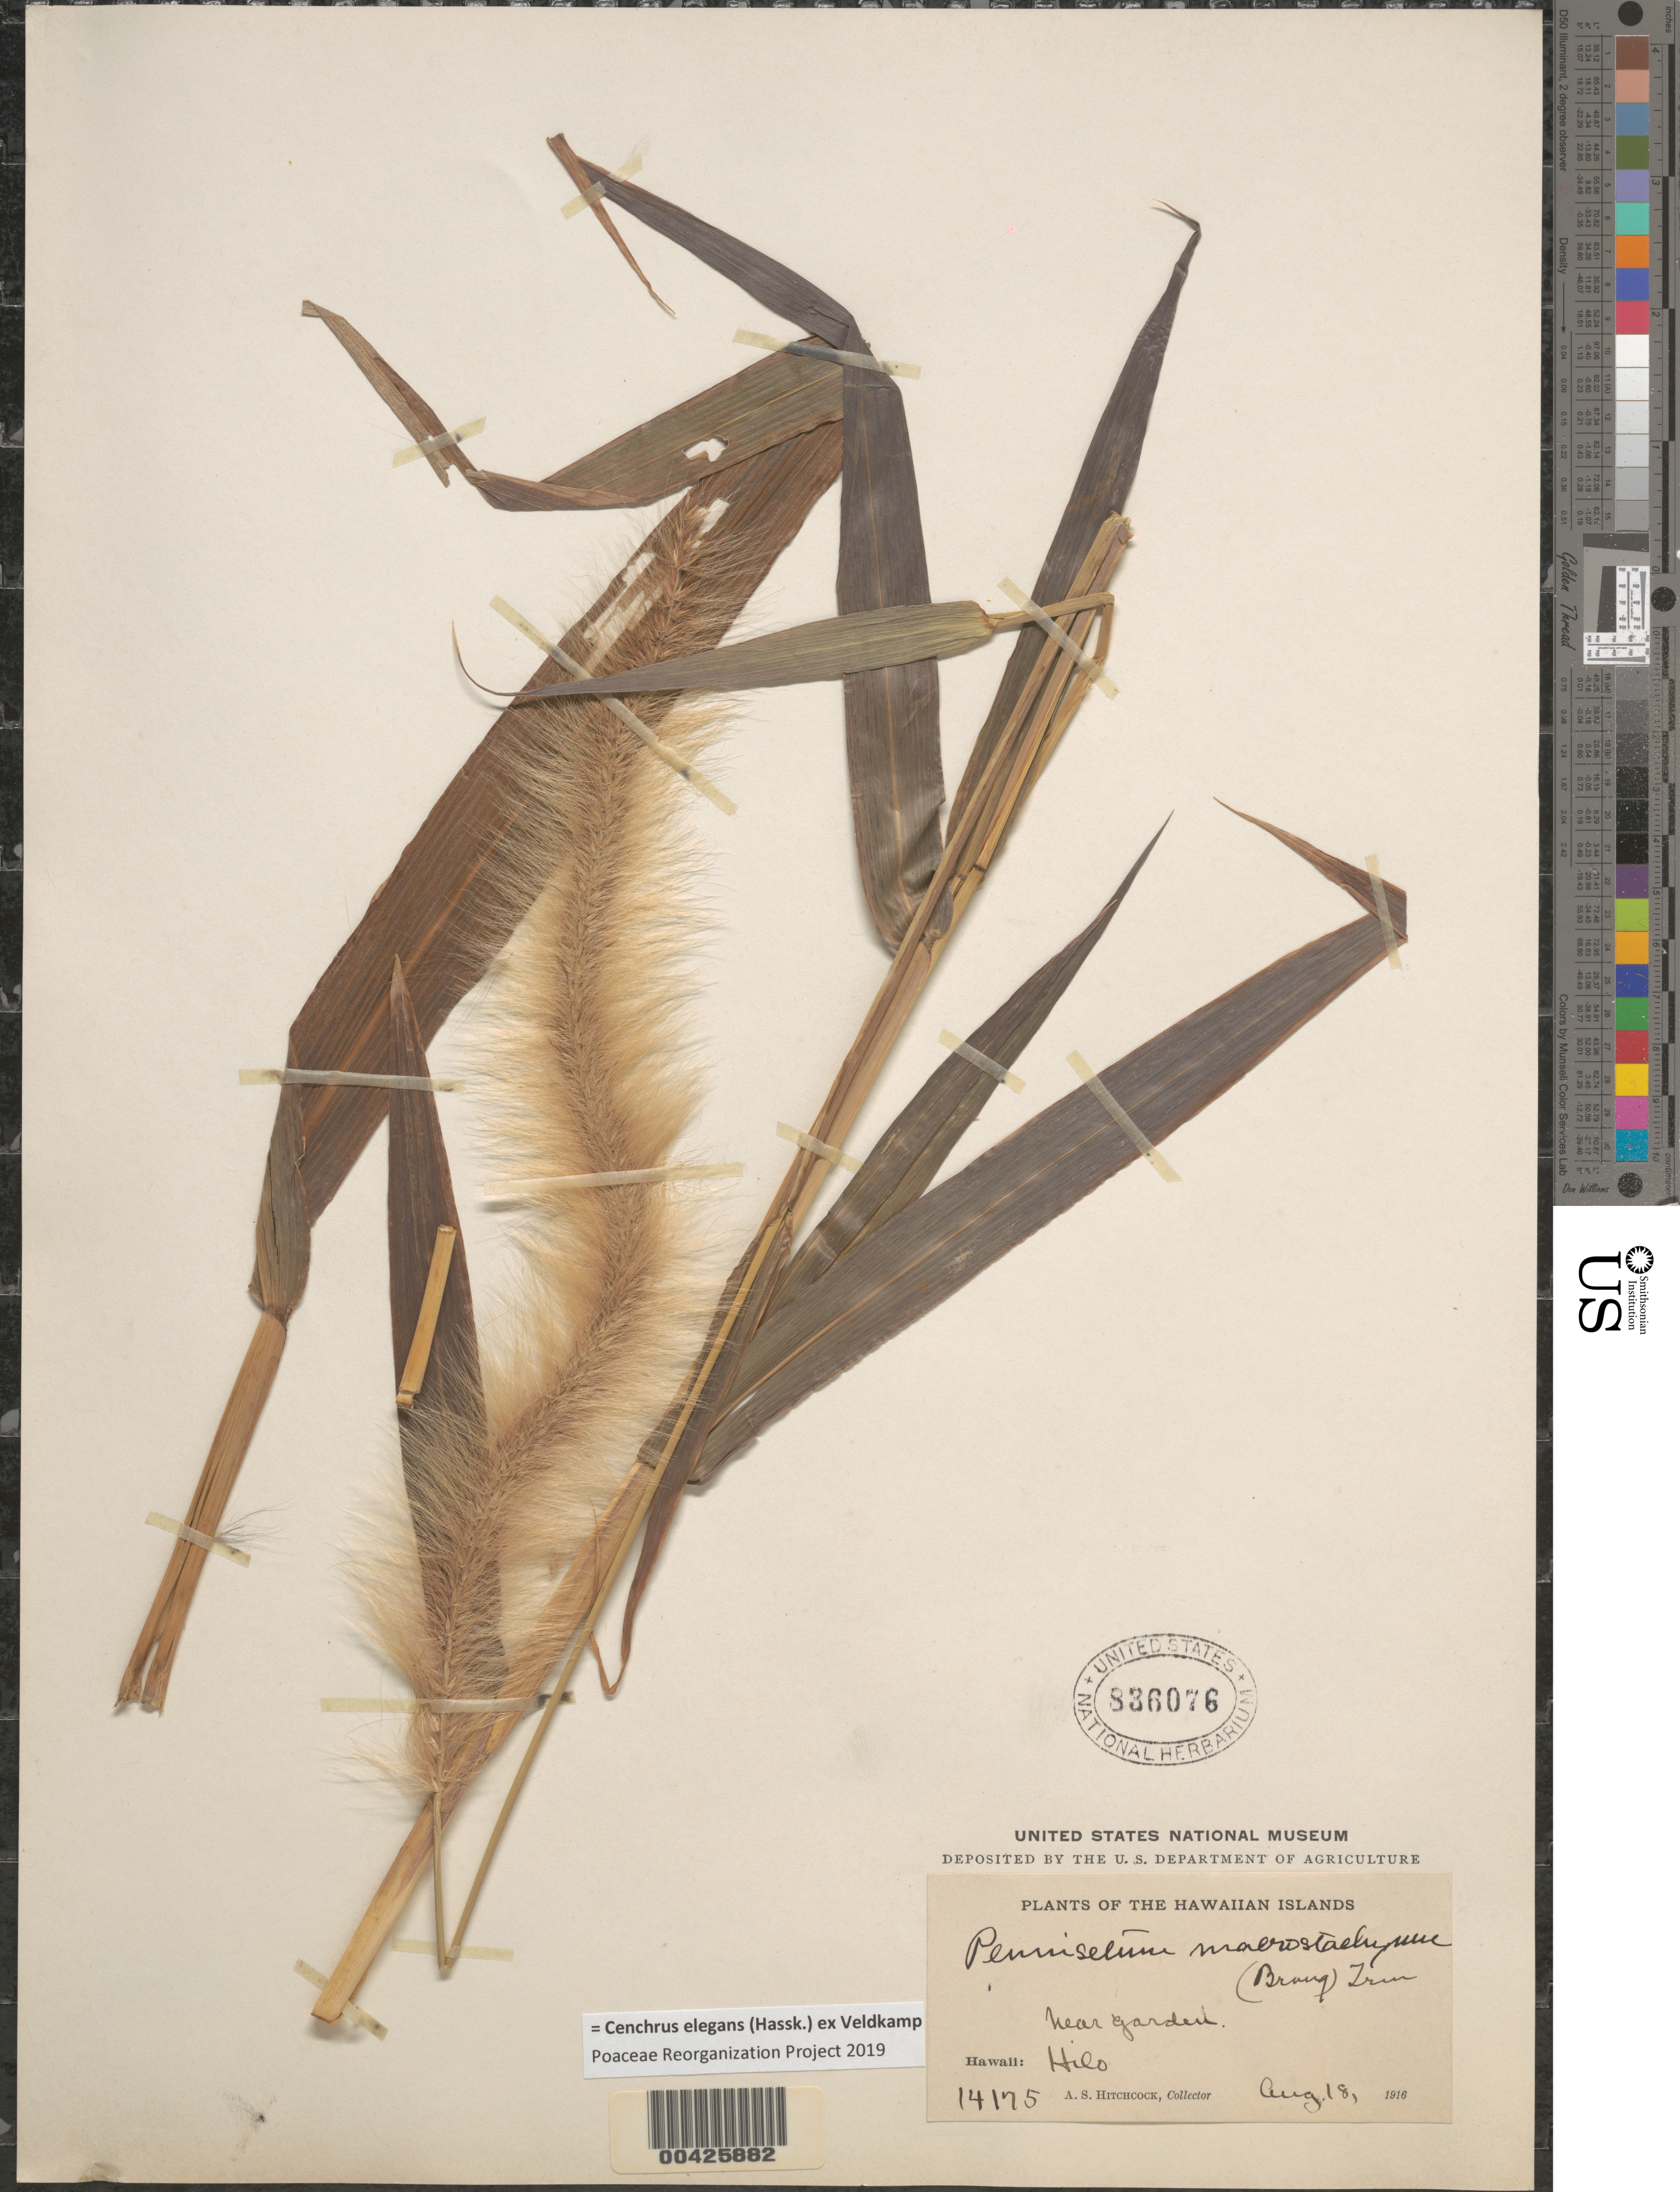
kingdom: Plantae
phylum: Tracheophyta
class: Liliopsida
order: Poales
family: Poaceae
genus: Cenchrus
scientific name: Cenchrus elegans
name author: (Hassk.) Veldkamp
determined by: Poaceae Reorganization Project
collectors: A. S. Hitchcock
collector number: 14175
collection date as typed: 18 Aug 1916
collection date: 1916-08-18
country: United States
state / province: Hawaii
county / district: Hawaii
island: Hawaii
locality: Hilo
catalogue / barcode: US 836076